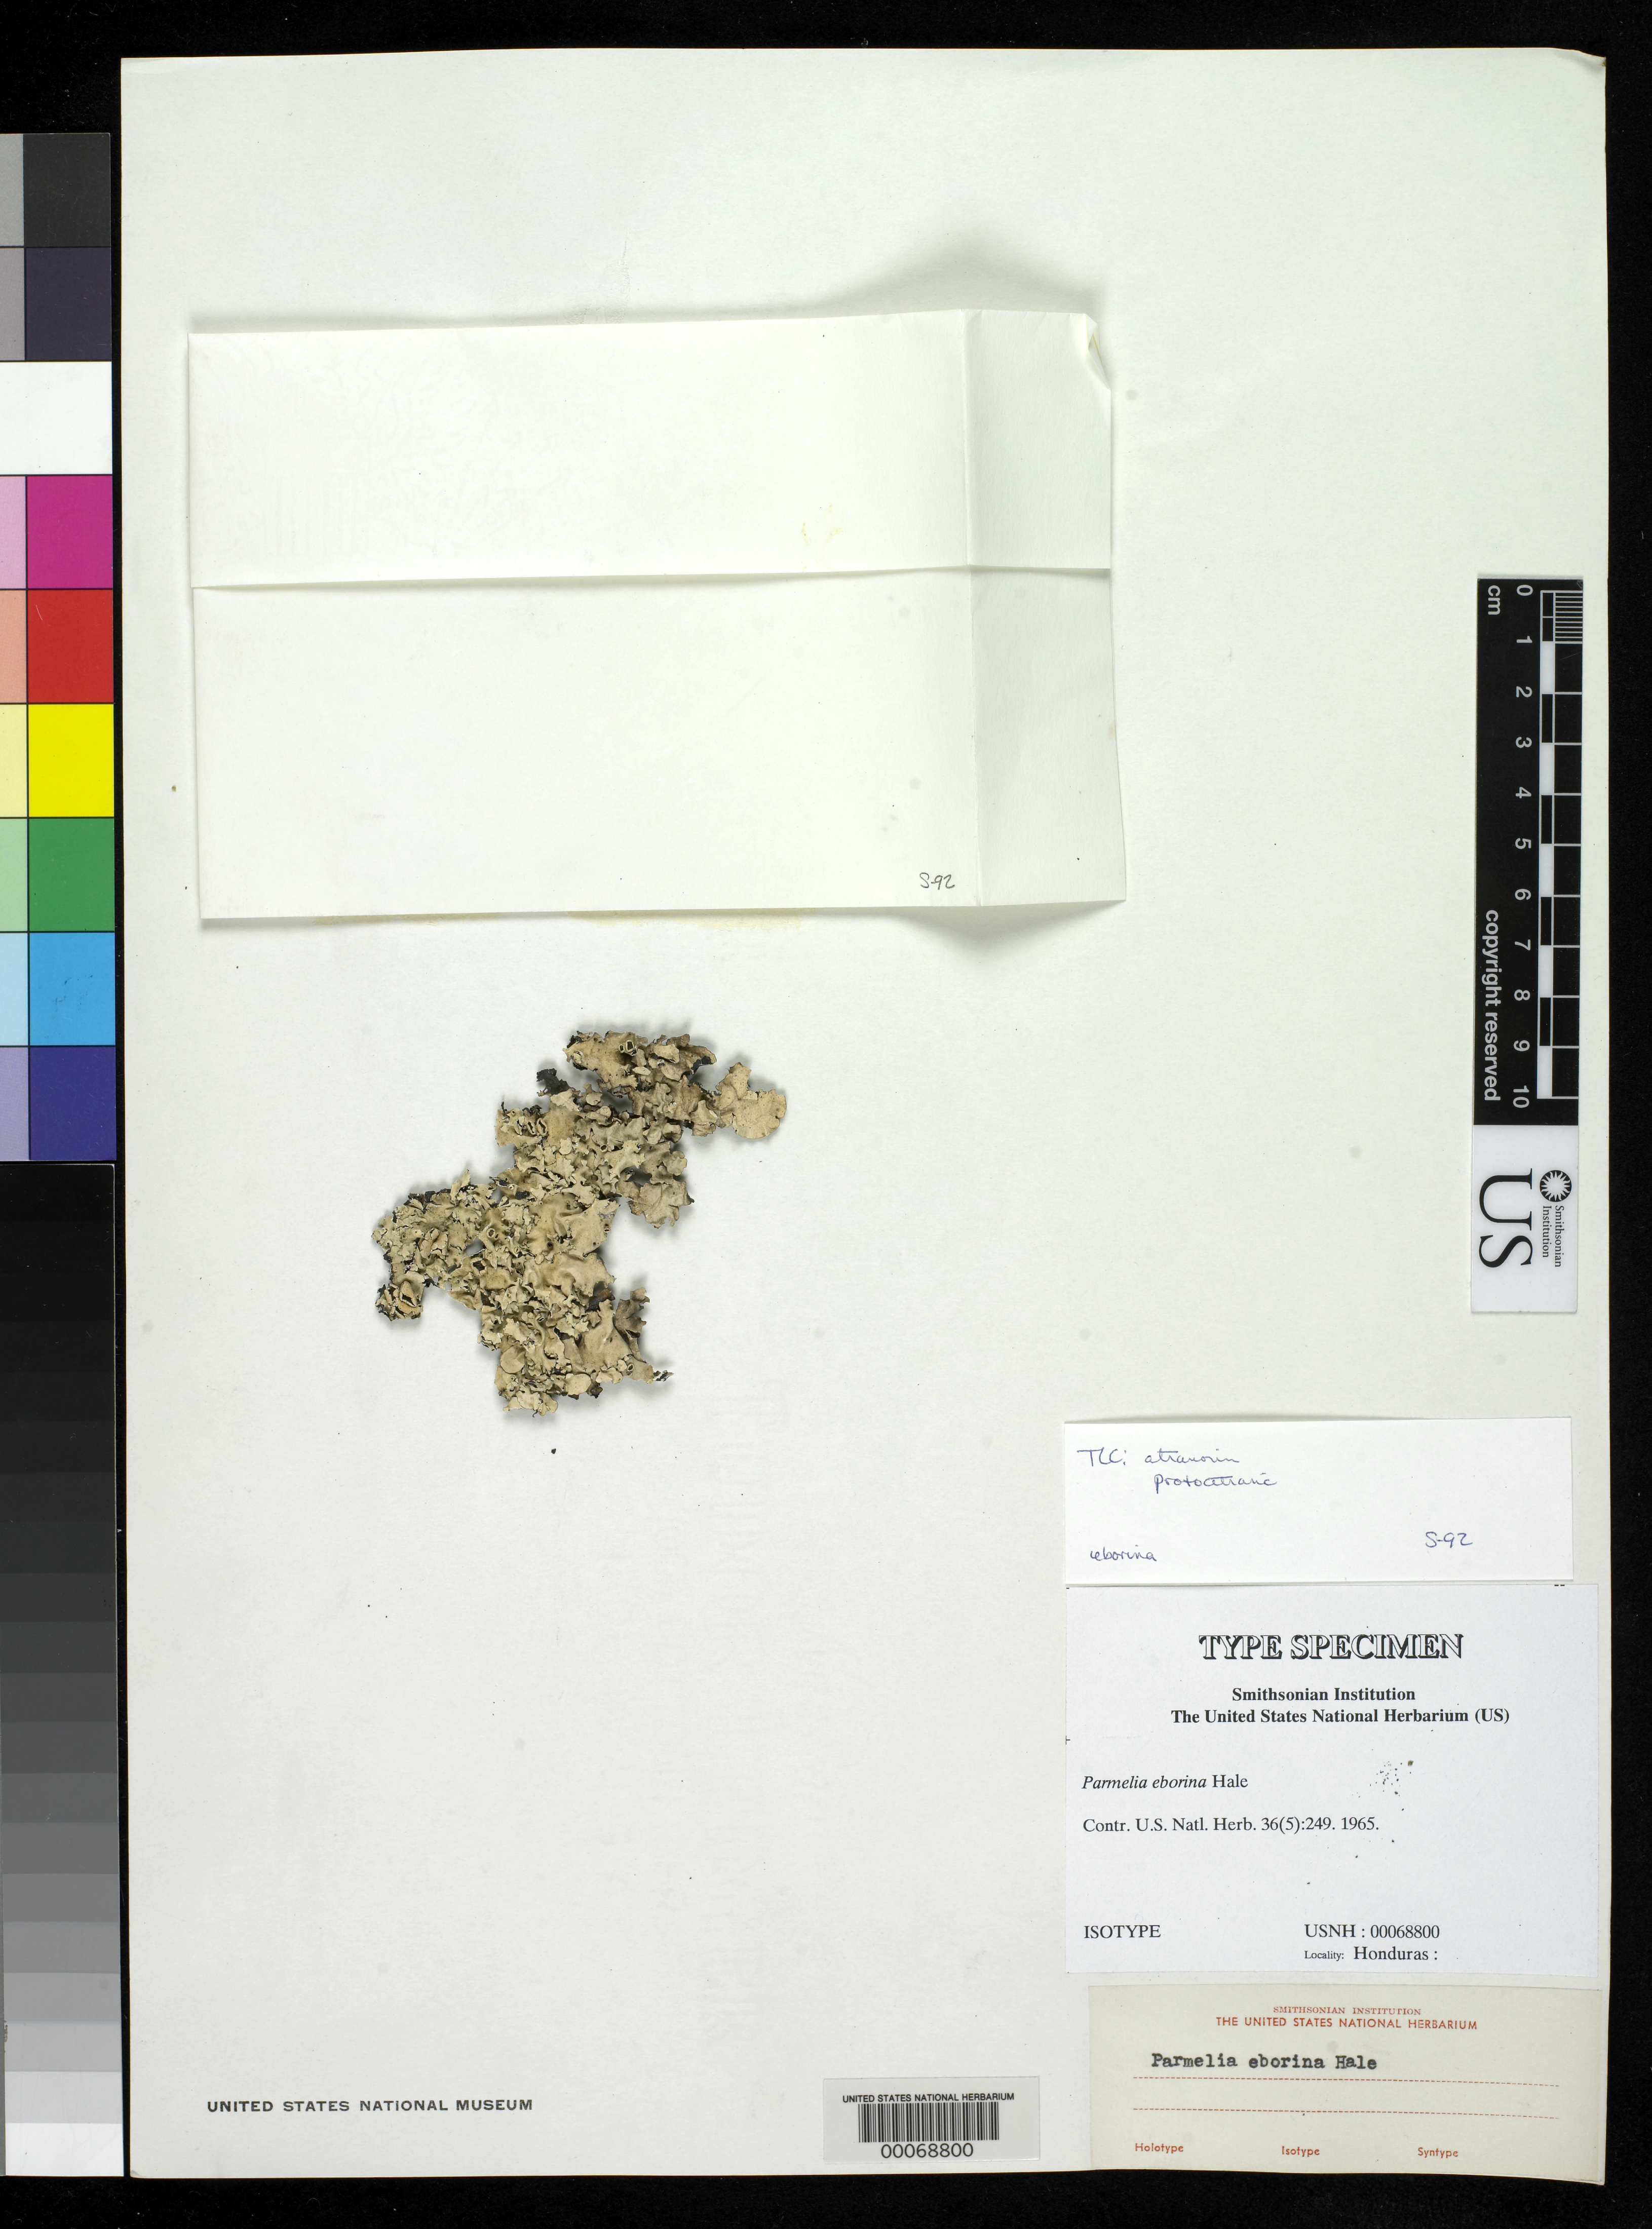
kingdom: Fungi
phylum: Ascomycota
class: Lecanoromycetes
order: Lecanorales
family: Parmeliaceae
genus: Parmelia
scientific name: Parmelia eborina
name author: Hale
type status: Isotype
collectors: P. C. Standley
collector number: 236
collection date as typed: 26 Nov 1946 to 09 Jan 1947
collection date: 1946-11-26/1947-01-09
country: Honduras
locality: Morazan, vicinity of Zamorano .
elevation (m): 780